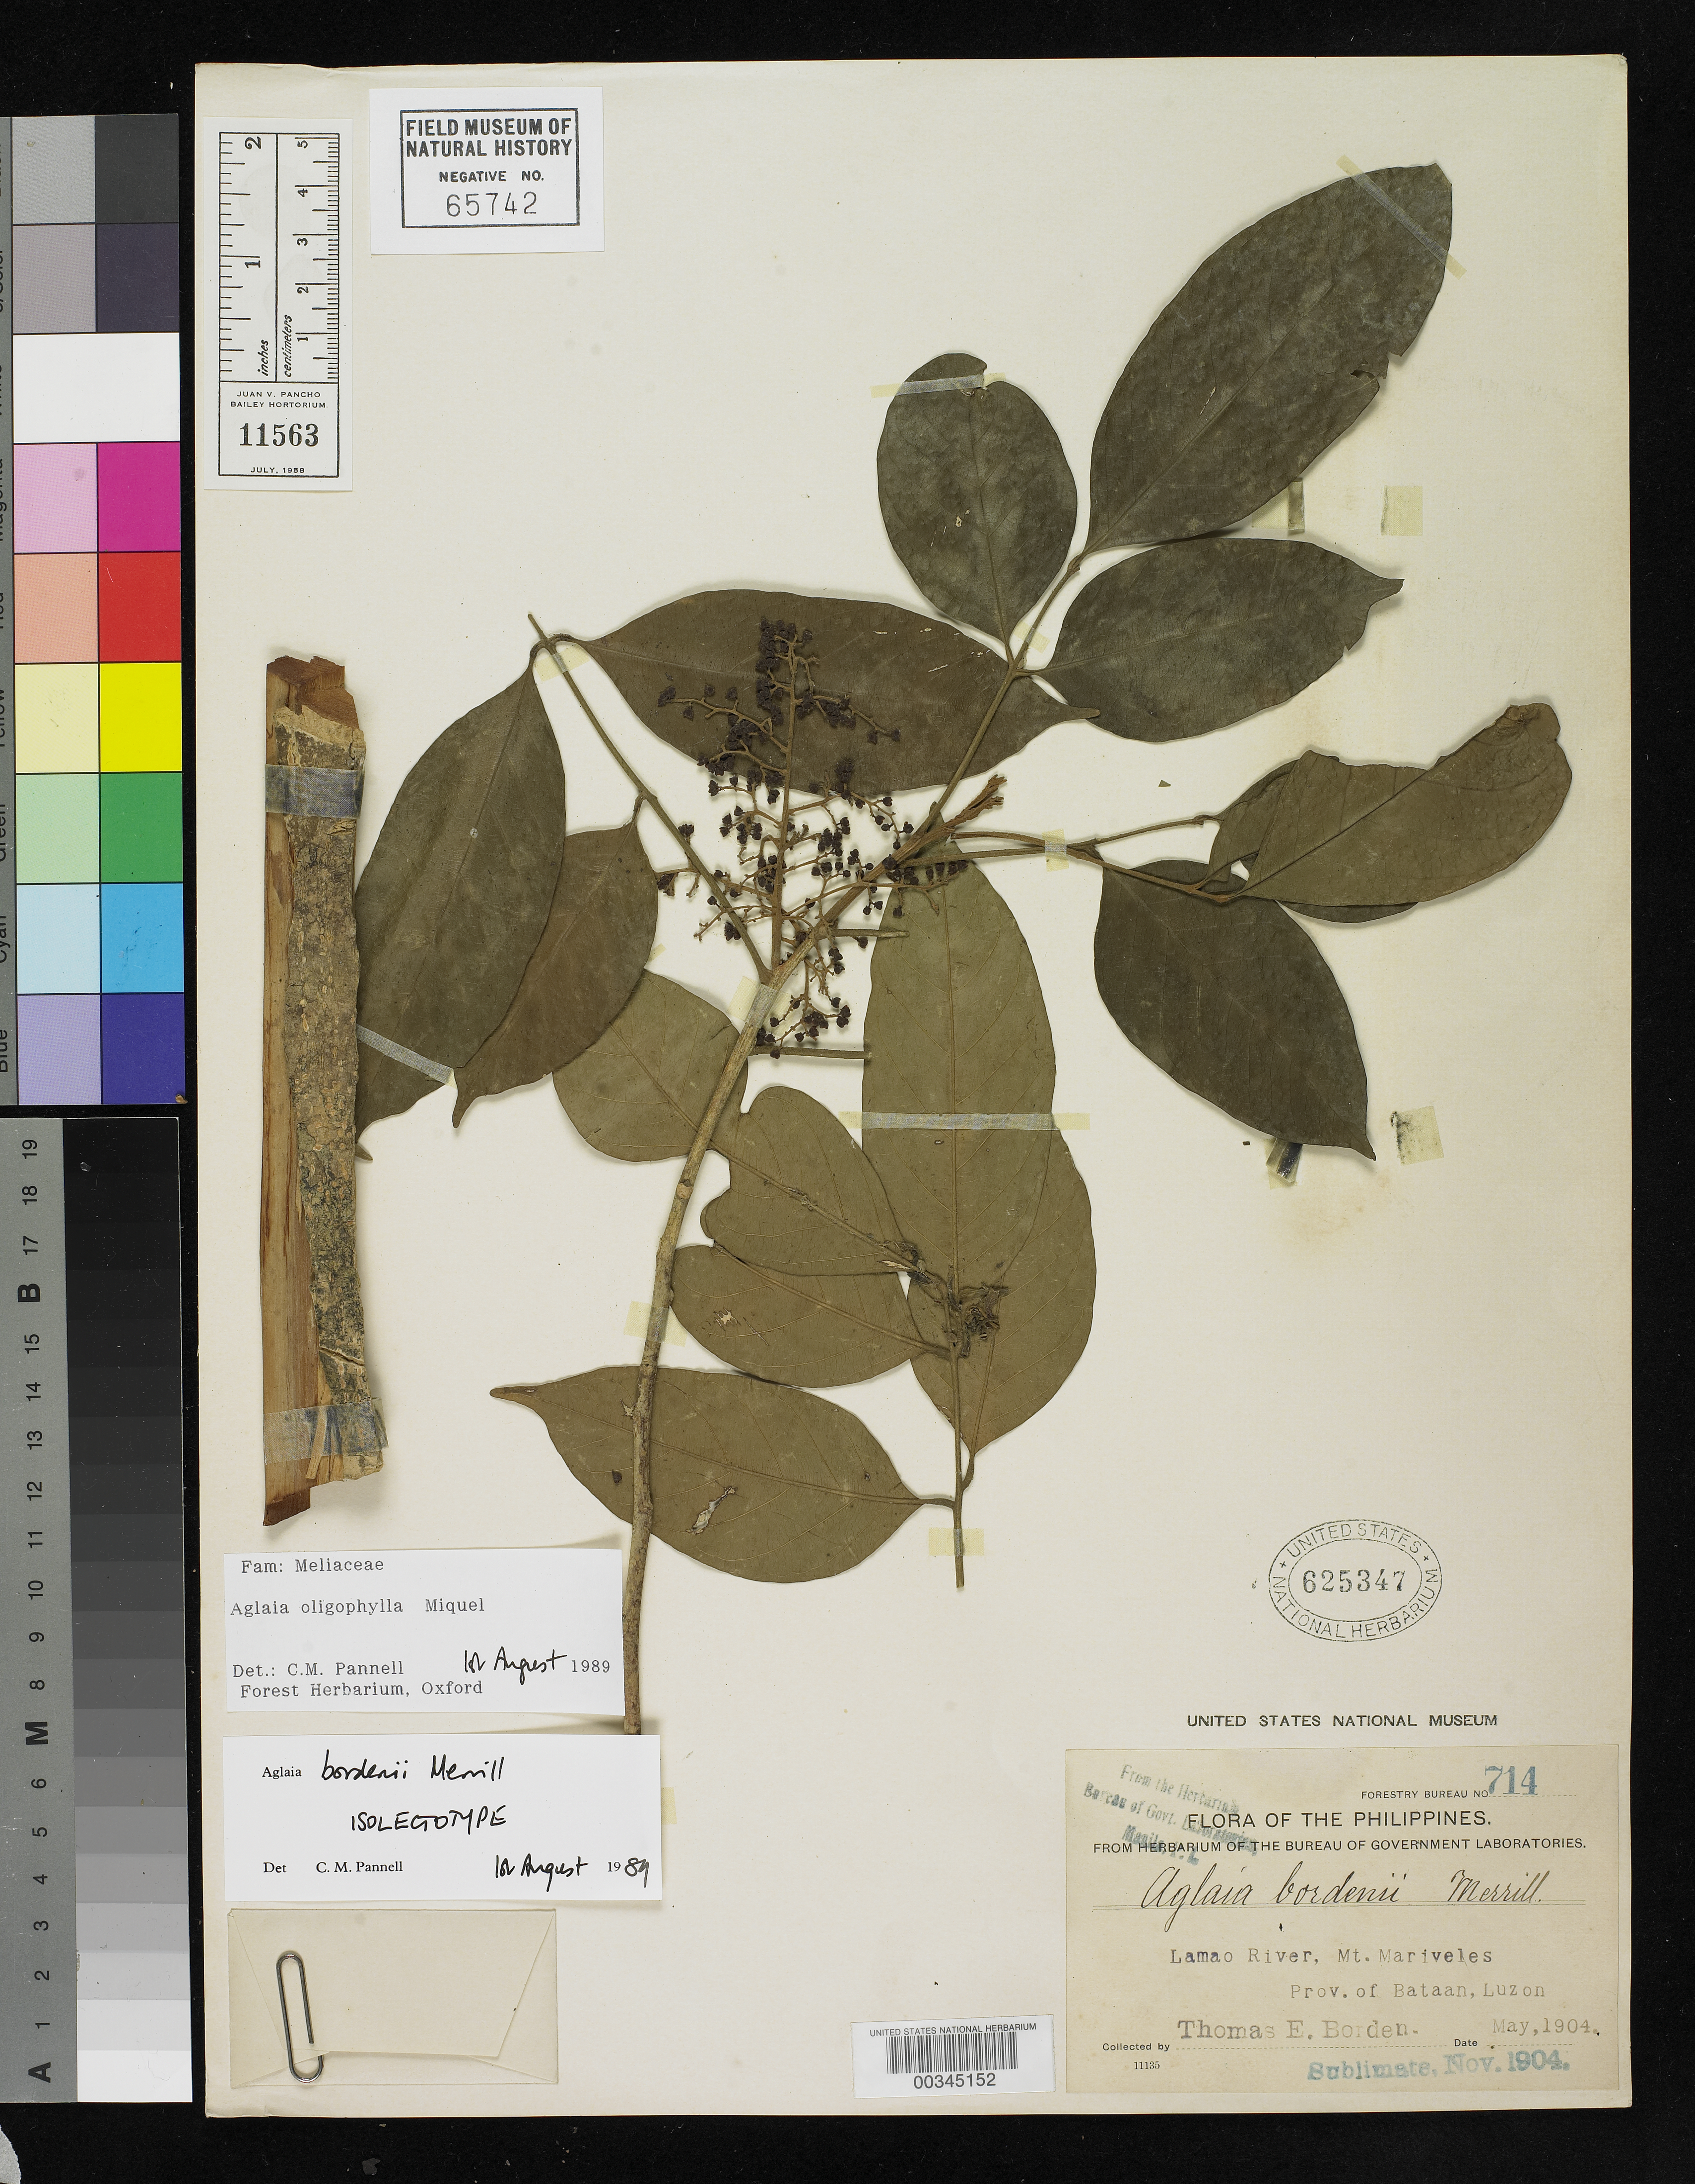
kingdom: Plantae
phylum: Tracheophyta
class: Magnoliopsida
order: Sapindales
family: Meliaceae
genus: Aglaia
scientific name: Aglaia bordenii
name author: Merr.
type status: Isolectotype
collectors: T. E. Borden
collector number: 714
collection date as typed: Nov 1904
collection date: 1904-11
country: Philippines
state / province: Central Luzon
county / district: Bataan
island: Luzon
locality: Lamao River, Mt Mariveles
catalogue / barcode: US 625347